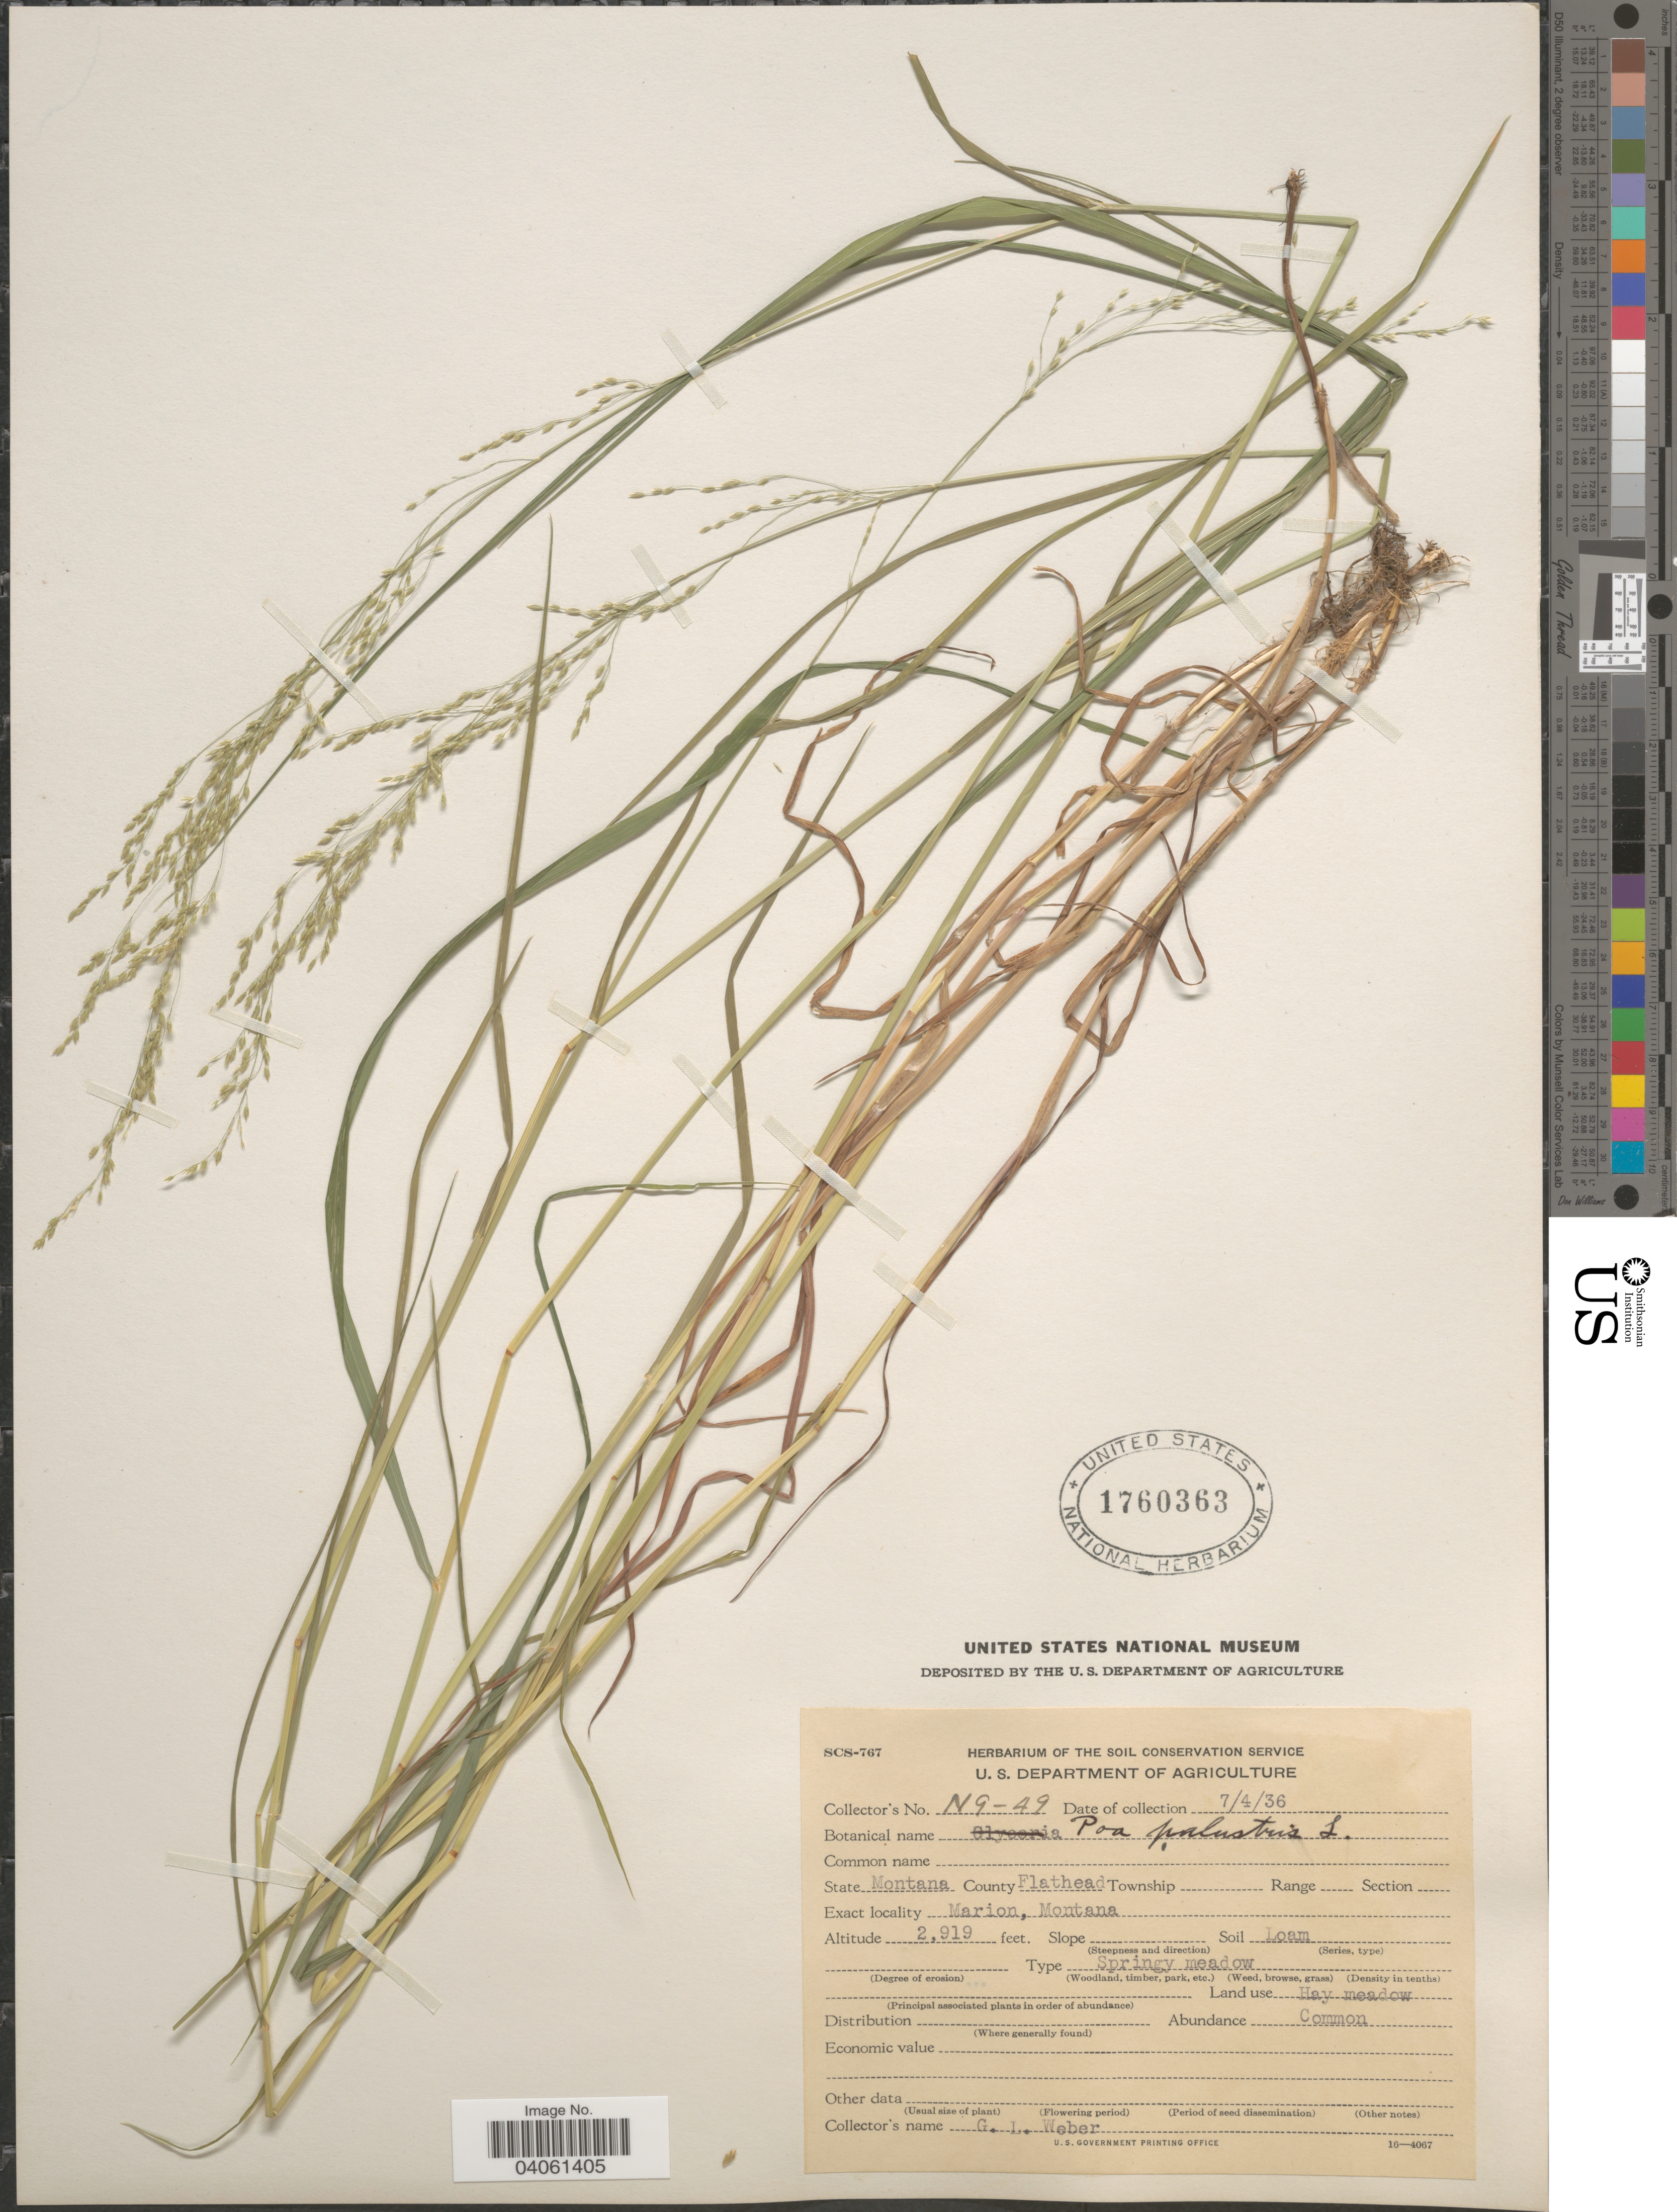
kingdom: Plantae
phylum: Tracheophyta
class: Liliopsida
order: Poales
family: Poaceae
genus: Poa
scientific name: Poa palustris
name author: L.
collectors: G. Weber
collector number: N9-49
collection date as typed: Transcribed d/m/y: 4/7/36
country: United States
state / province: Montana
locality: County Flathead. Marion, Montana.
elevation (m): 890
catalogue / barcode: US 1760363